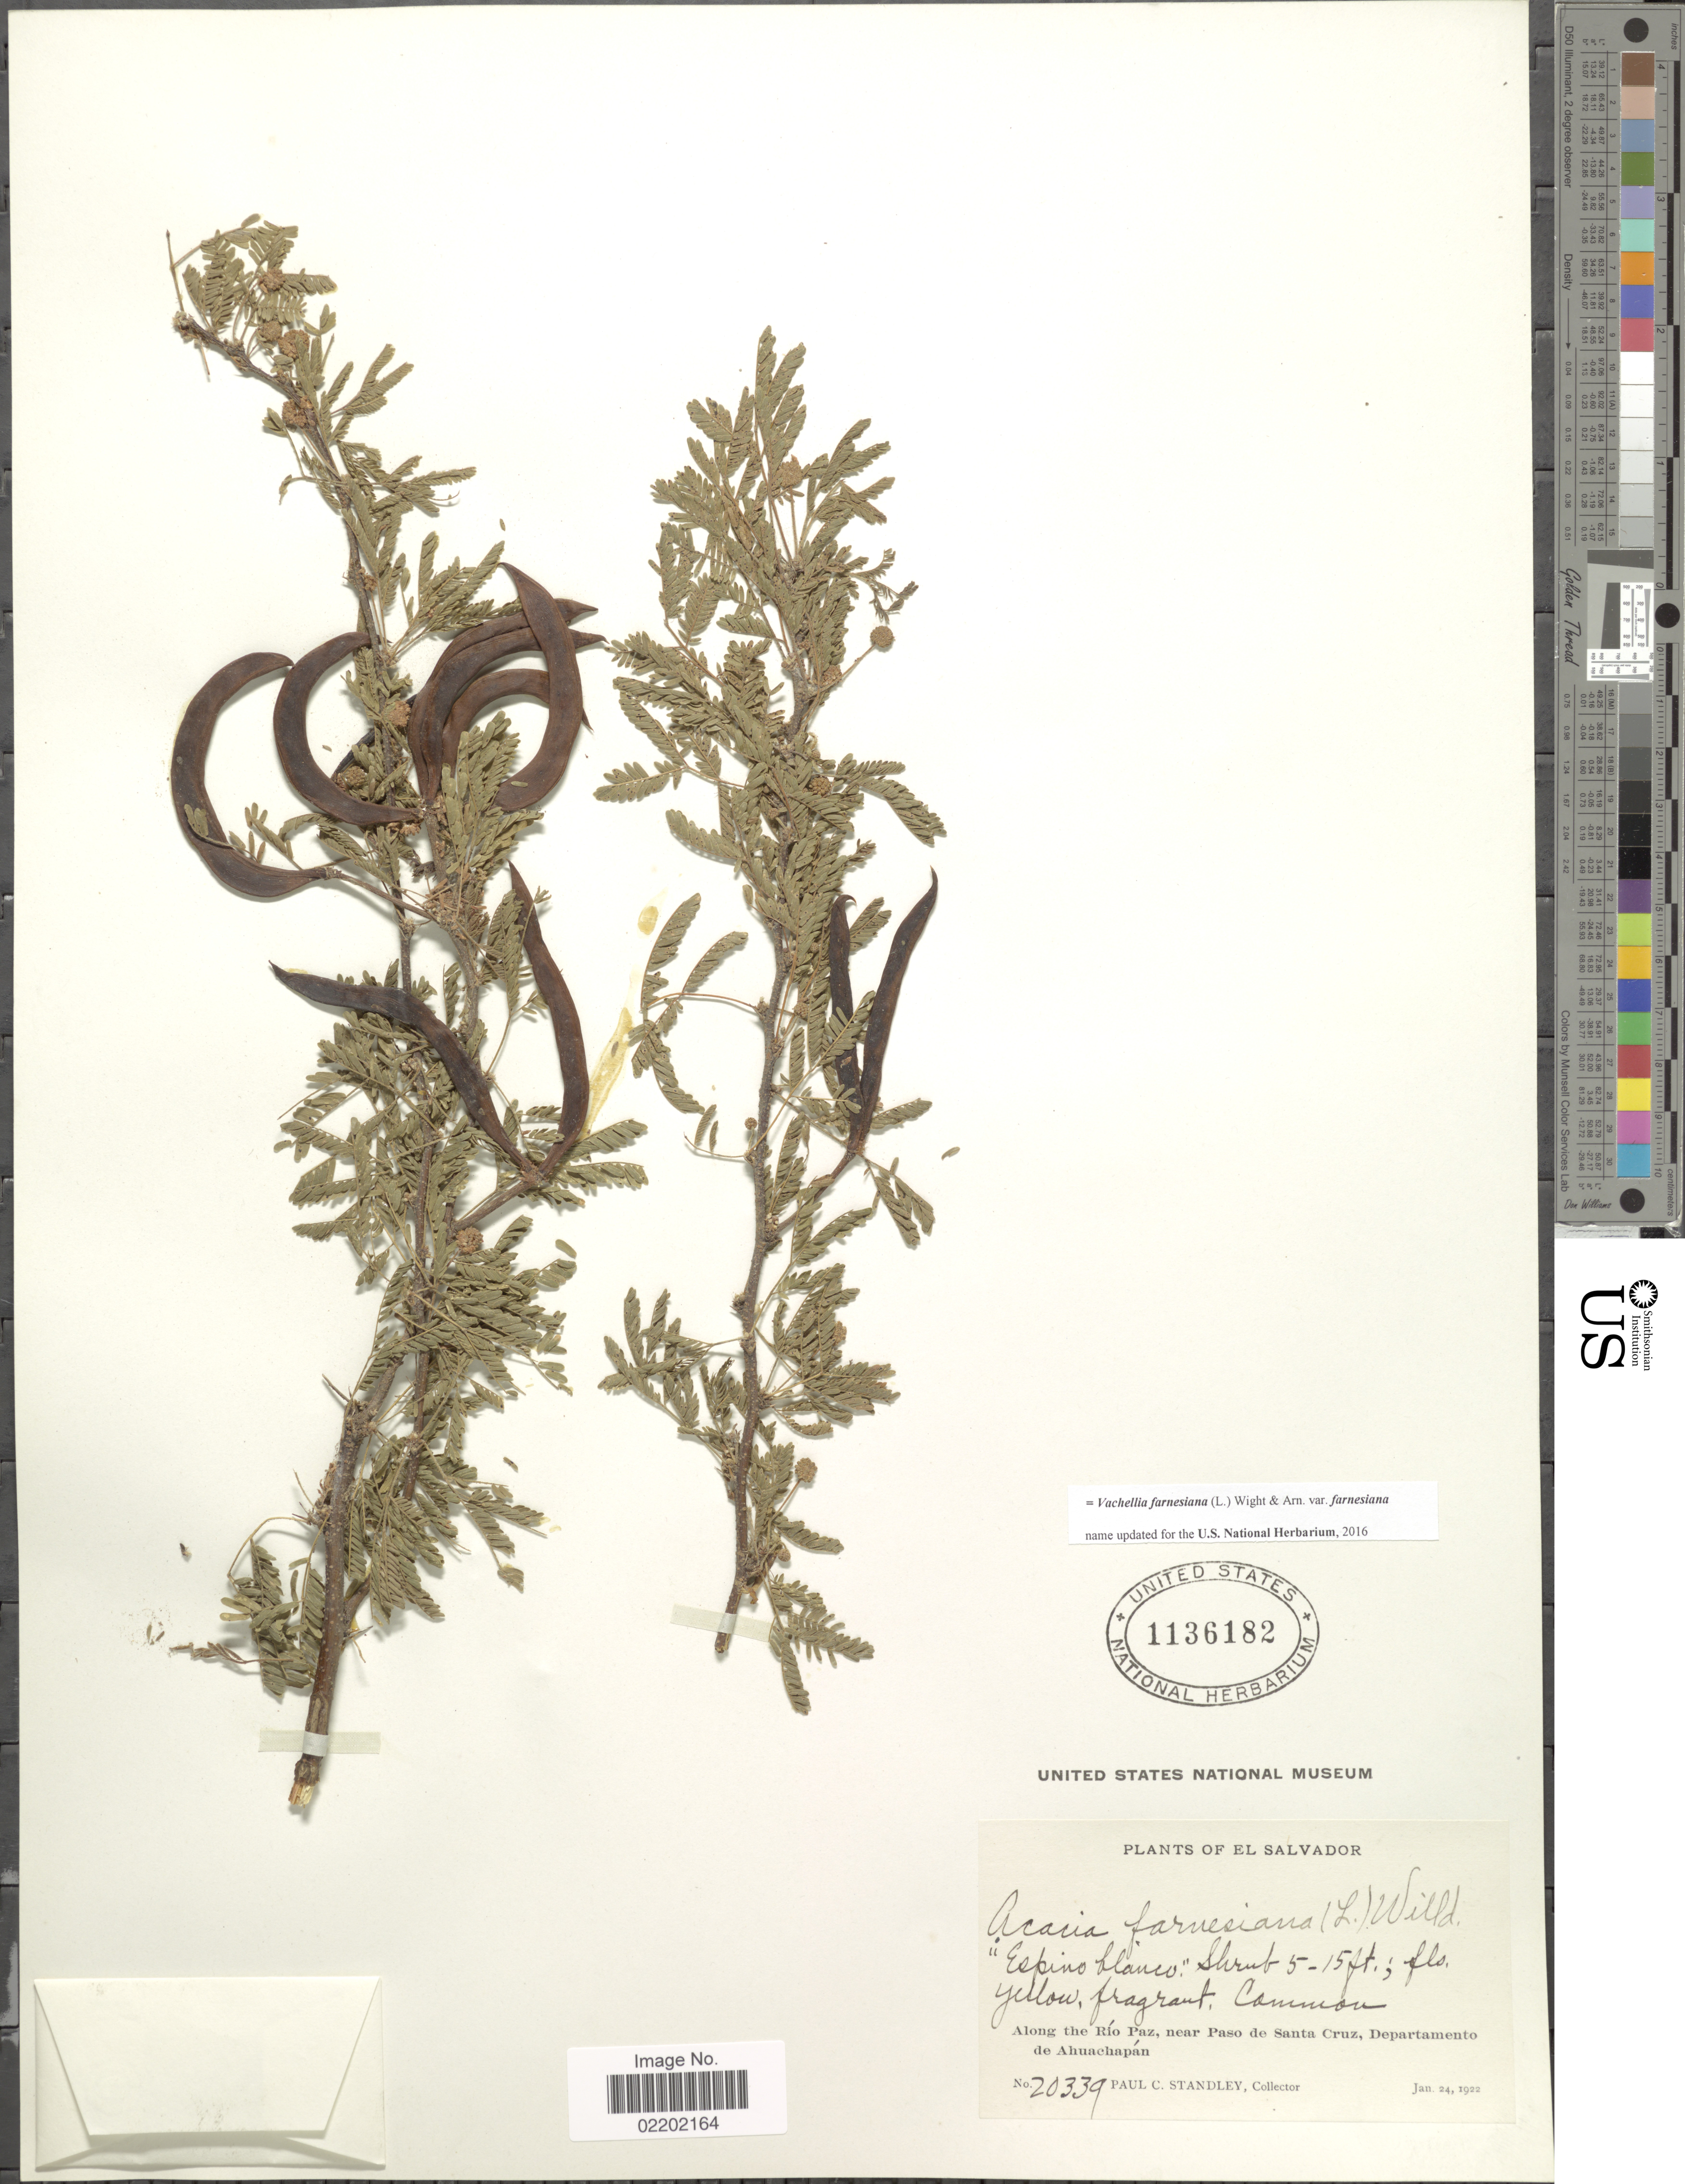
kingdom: Plantae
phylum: Tracheophyta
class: Magnoliopsida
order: Fabales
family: Fabaceae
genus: Vachellia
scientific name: Vachellia farnesiana var. farnesiana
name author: (L.) Wight & Arn.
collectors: P. C. Standley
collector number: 20339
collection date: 1922-01-24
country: El Salvador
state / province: Ahuachapan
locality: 'Espino blanco', Common, Along the Río Pas, near Paso de Santa Cruz, Departamento de Ahuachapán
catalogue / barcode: US 1136182